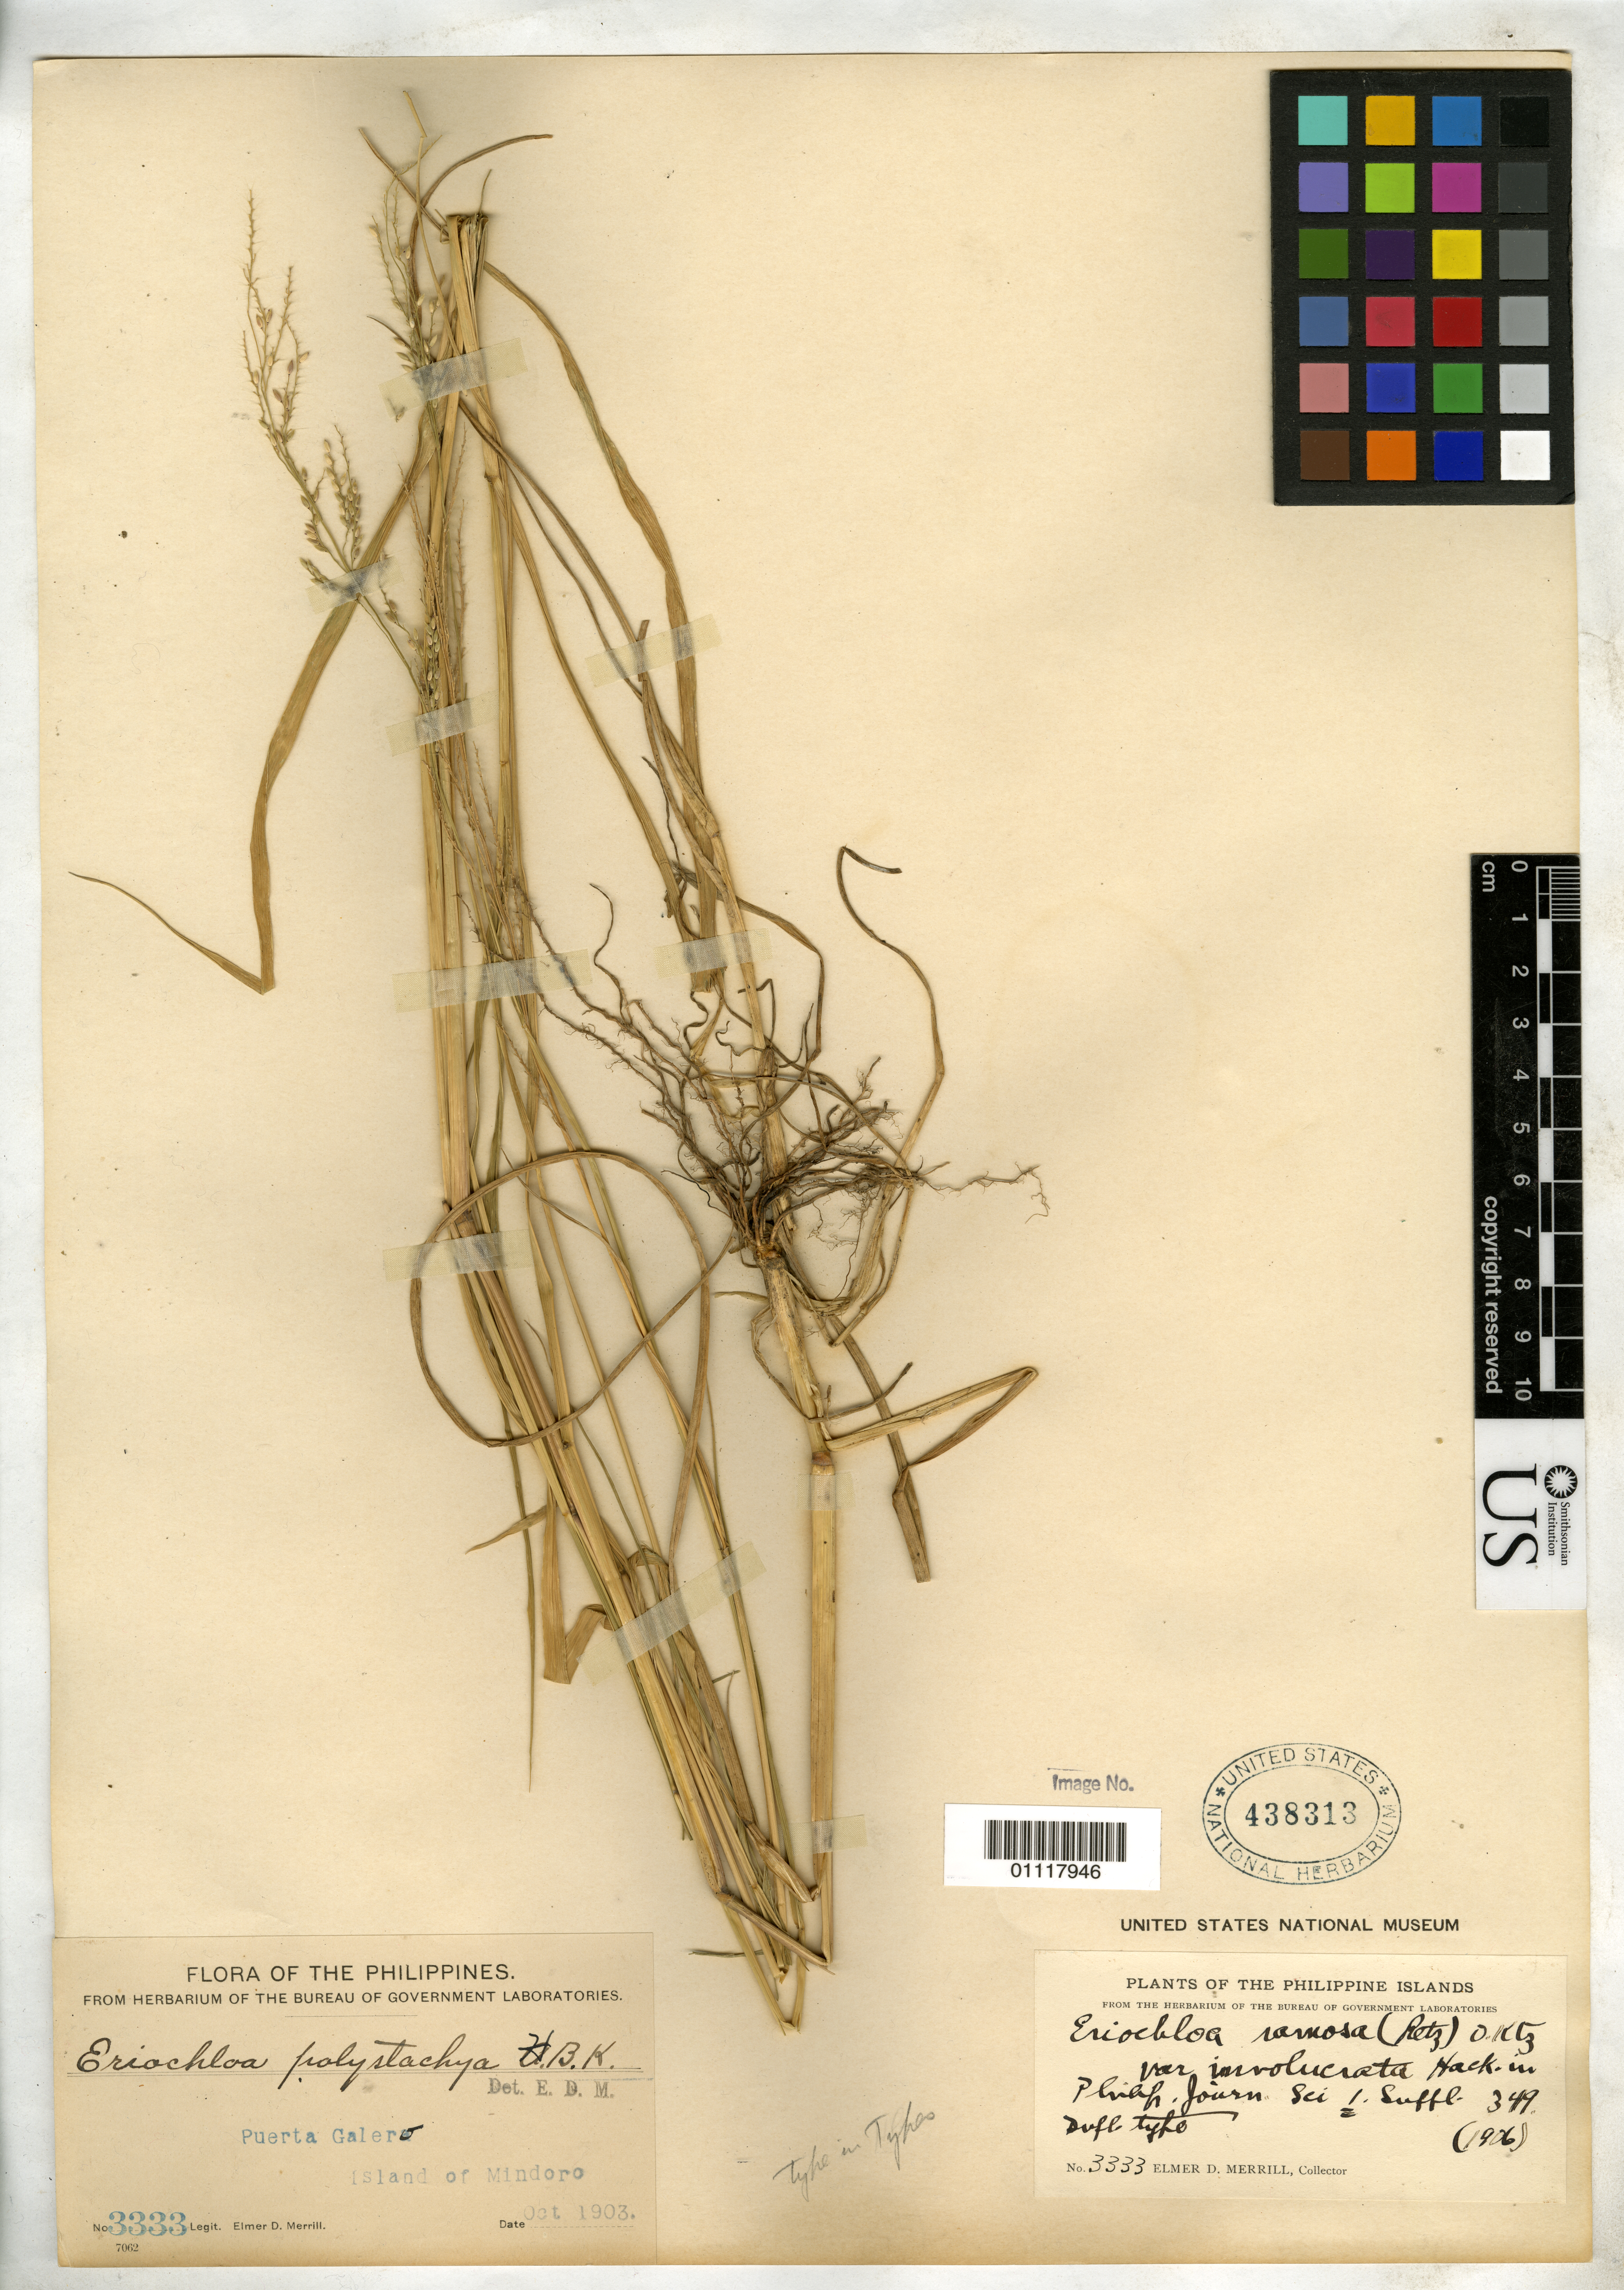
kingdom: Plantae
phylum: Tracheophyta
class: Liliopsida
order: Poales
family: Poaceae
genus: Eriochloa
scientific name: Eriochloa ramosa var. involucrata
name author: Hack.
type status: Isotype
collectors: E. D. Merrill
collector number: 3333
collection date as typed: Oct 1903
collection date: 1903-10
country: Philippines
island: Mindoro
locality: Puerto Galera.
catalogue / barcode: US 438313